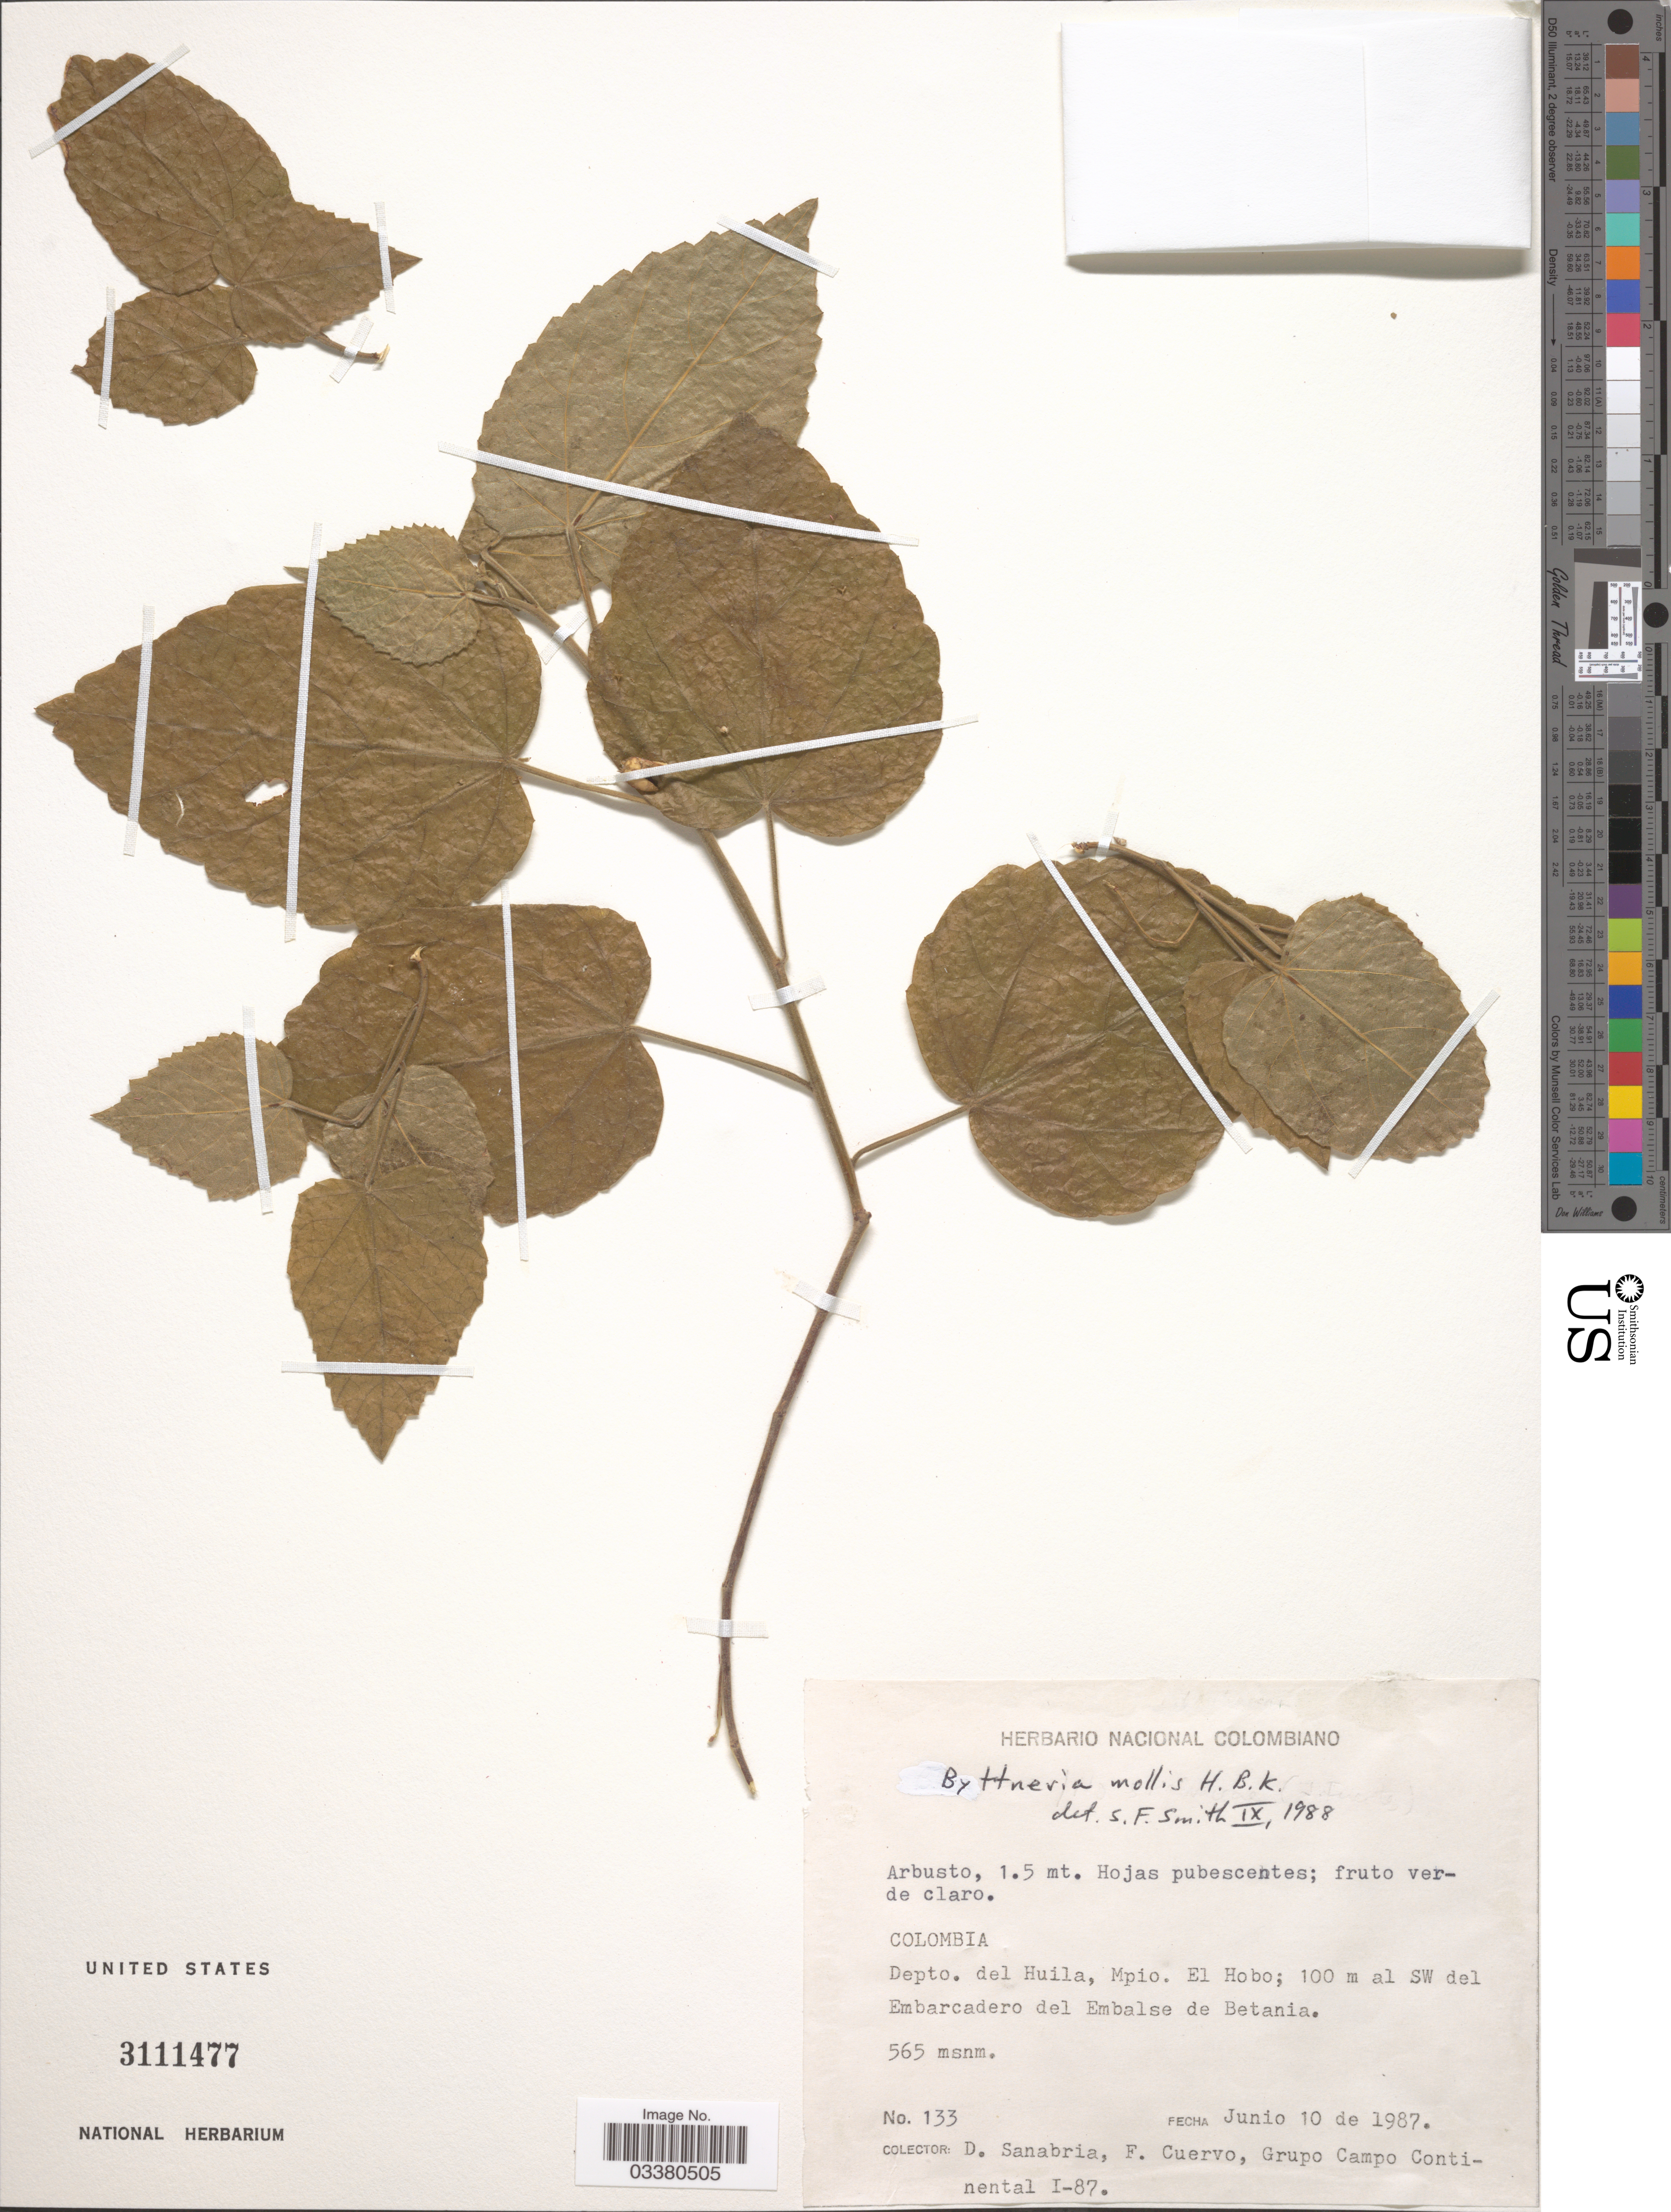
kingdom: Plantae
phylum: Tracheophyta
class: Magnoliopsida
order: Malvales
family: Malvaceae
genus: Byttneria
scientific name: Byttneria mollis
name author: Kunth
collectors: D. Sanabria, F. Cuervo & Grupo Campo Continental I-87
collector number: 133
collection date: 1987-06-10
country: Colombia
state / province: Huila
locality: Depto. del Huila, Mpio. El Hobo; 100 m al SW del Embarcadero del Embalse de Betania.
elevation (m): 565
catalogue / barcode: US 3111477